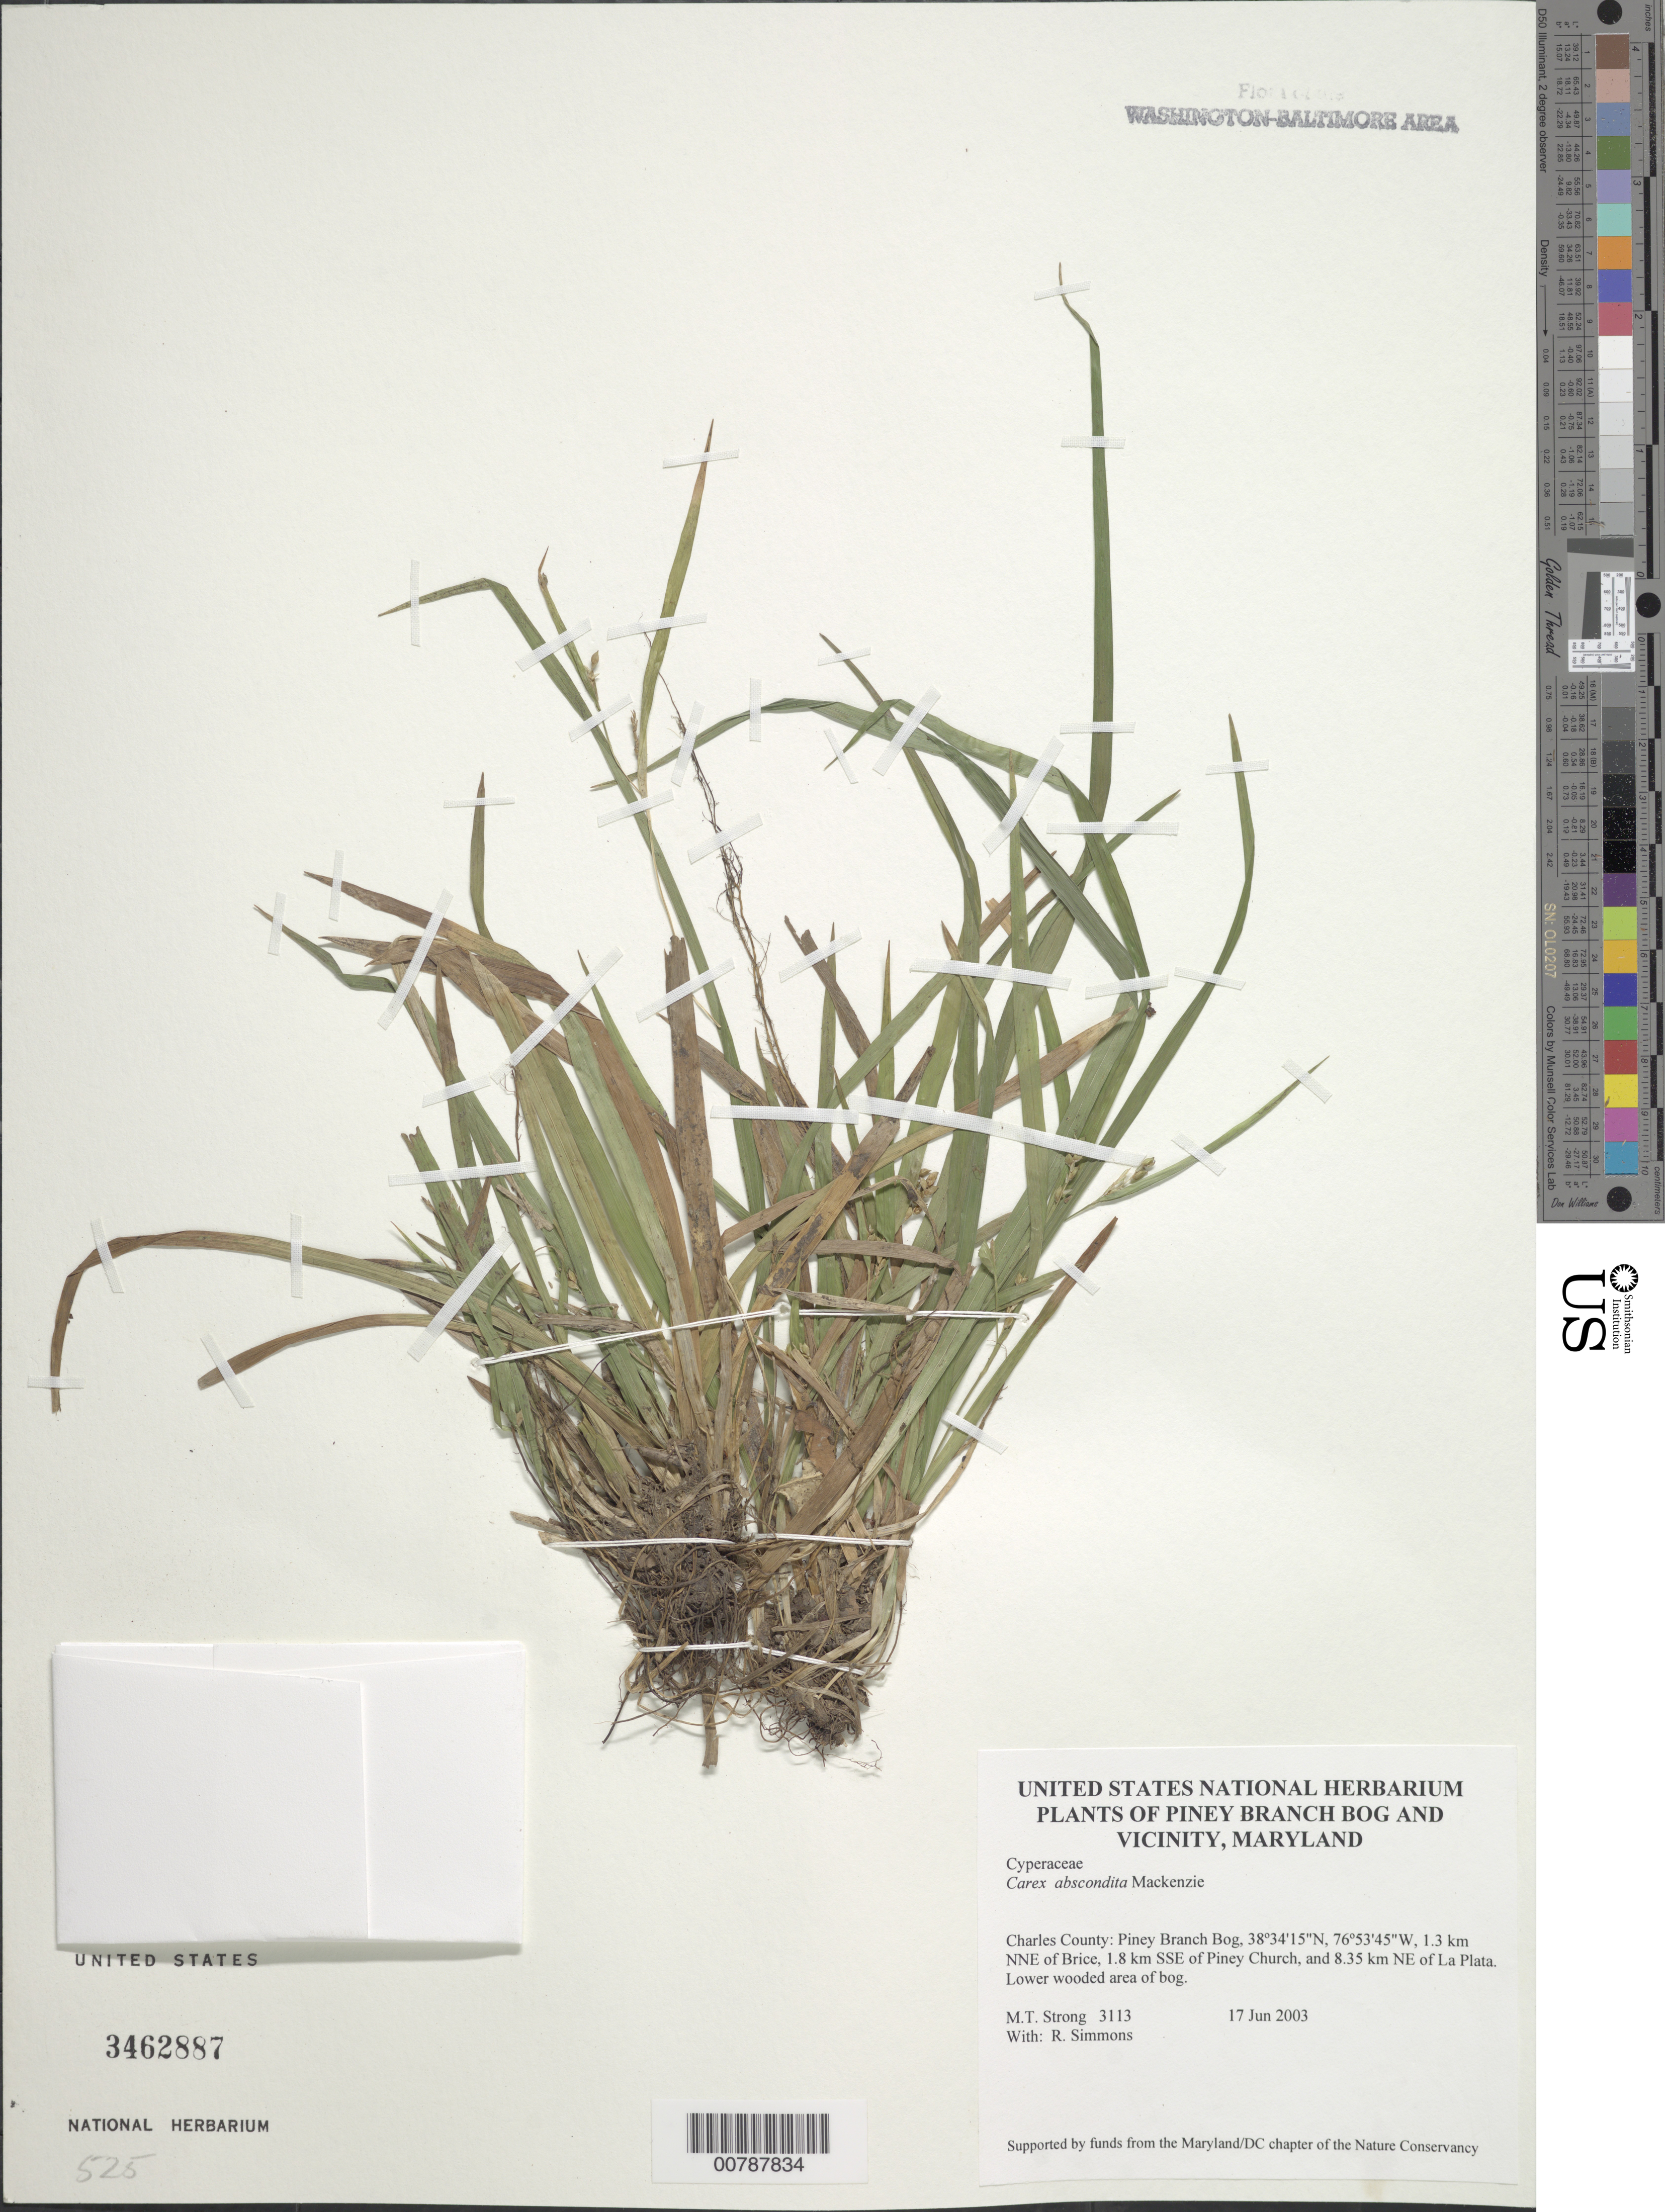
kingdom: Plantae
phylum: Tracheophyta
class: Liliopsida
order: Poales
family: Cyperaceae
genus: Carex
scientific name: Carex abscondita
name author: Mack.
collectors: M. T. Strong & R. H. Simmons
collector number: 3113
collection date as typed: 17 Jun 2003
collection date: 2003-06-17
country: United States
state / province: Maryland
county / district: Charles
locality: Piney Branch Bog, 1.3 km NNE of Brice, 1.8 km SSE of Piney Church, and 8.35 km NE of La Plata.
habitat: Lower wooded area of bog.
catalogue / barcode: US 3462887